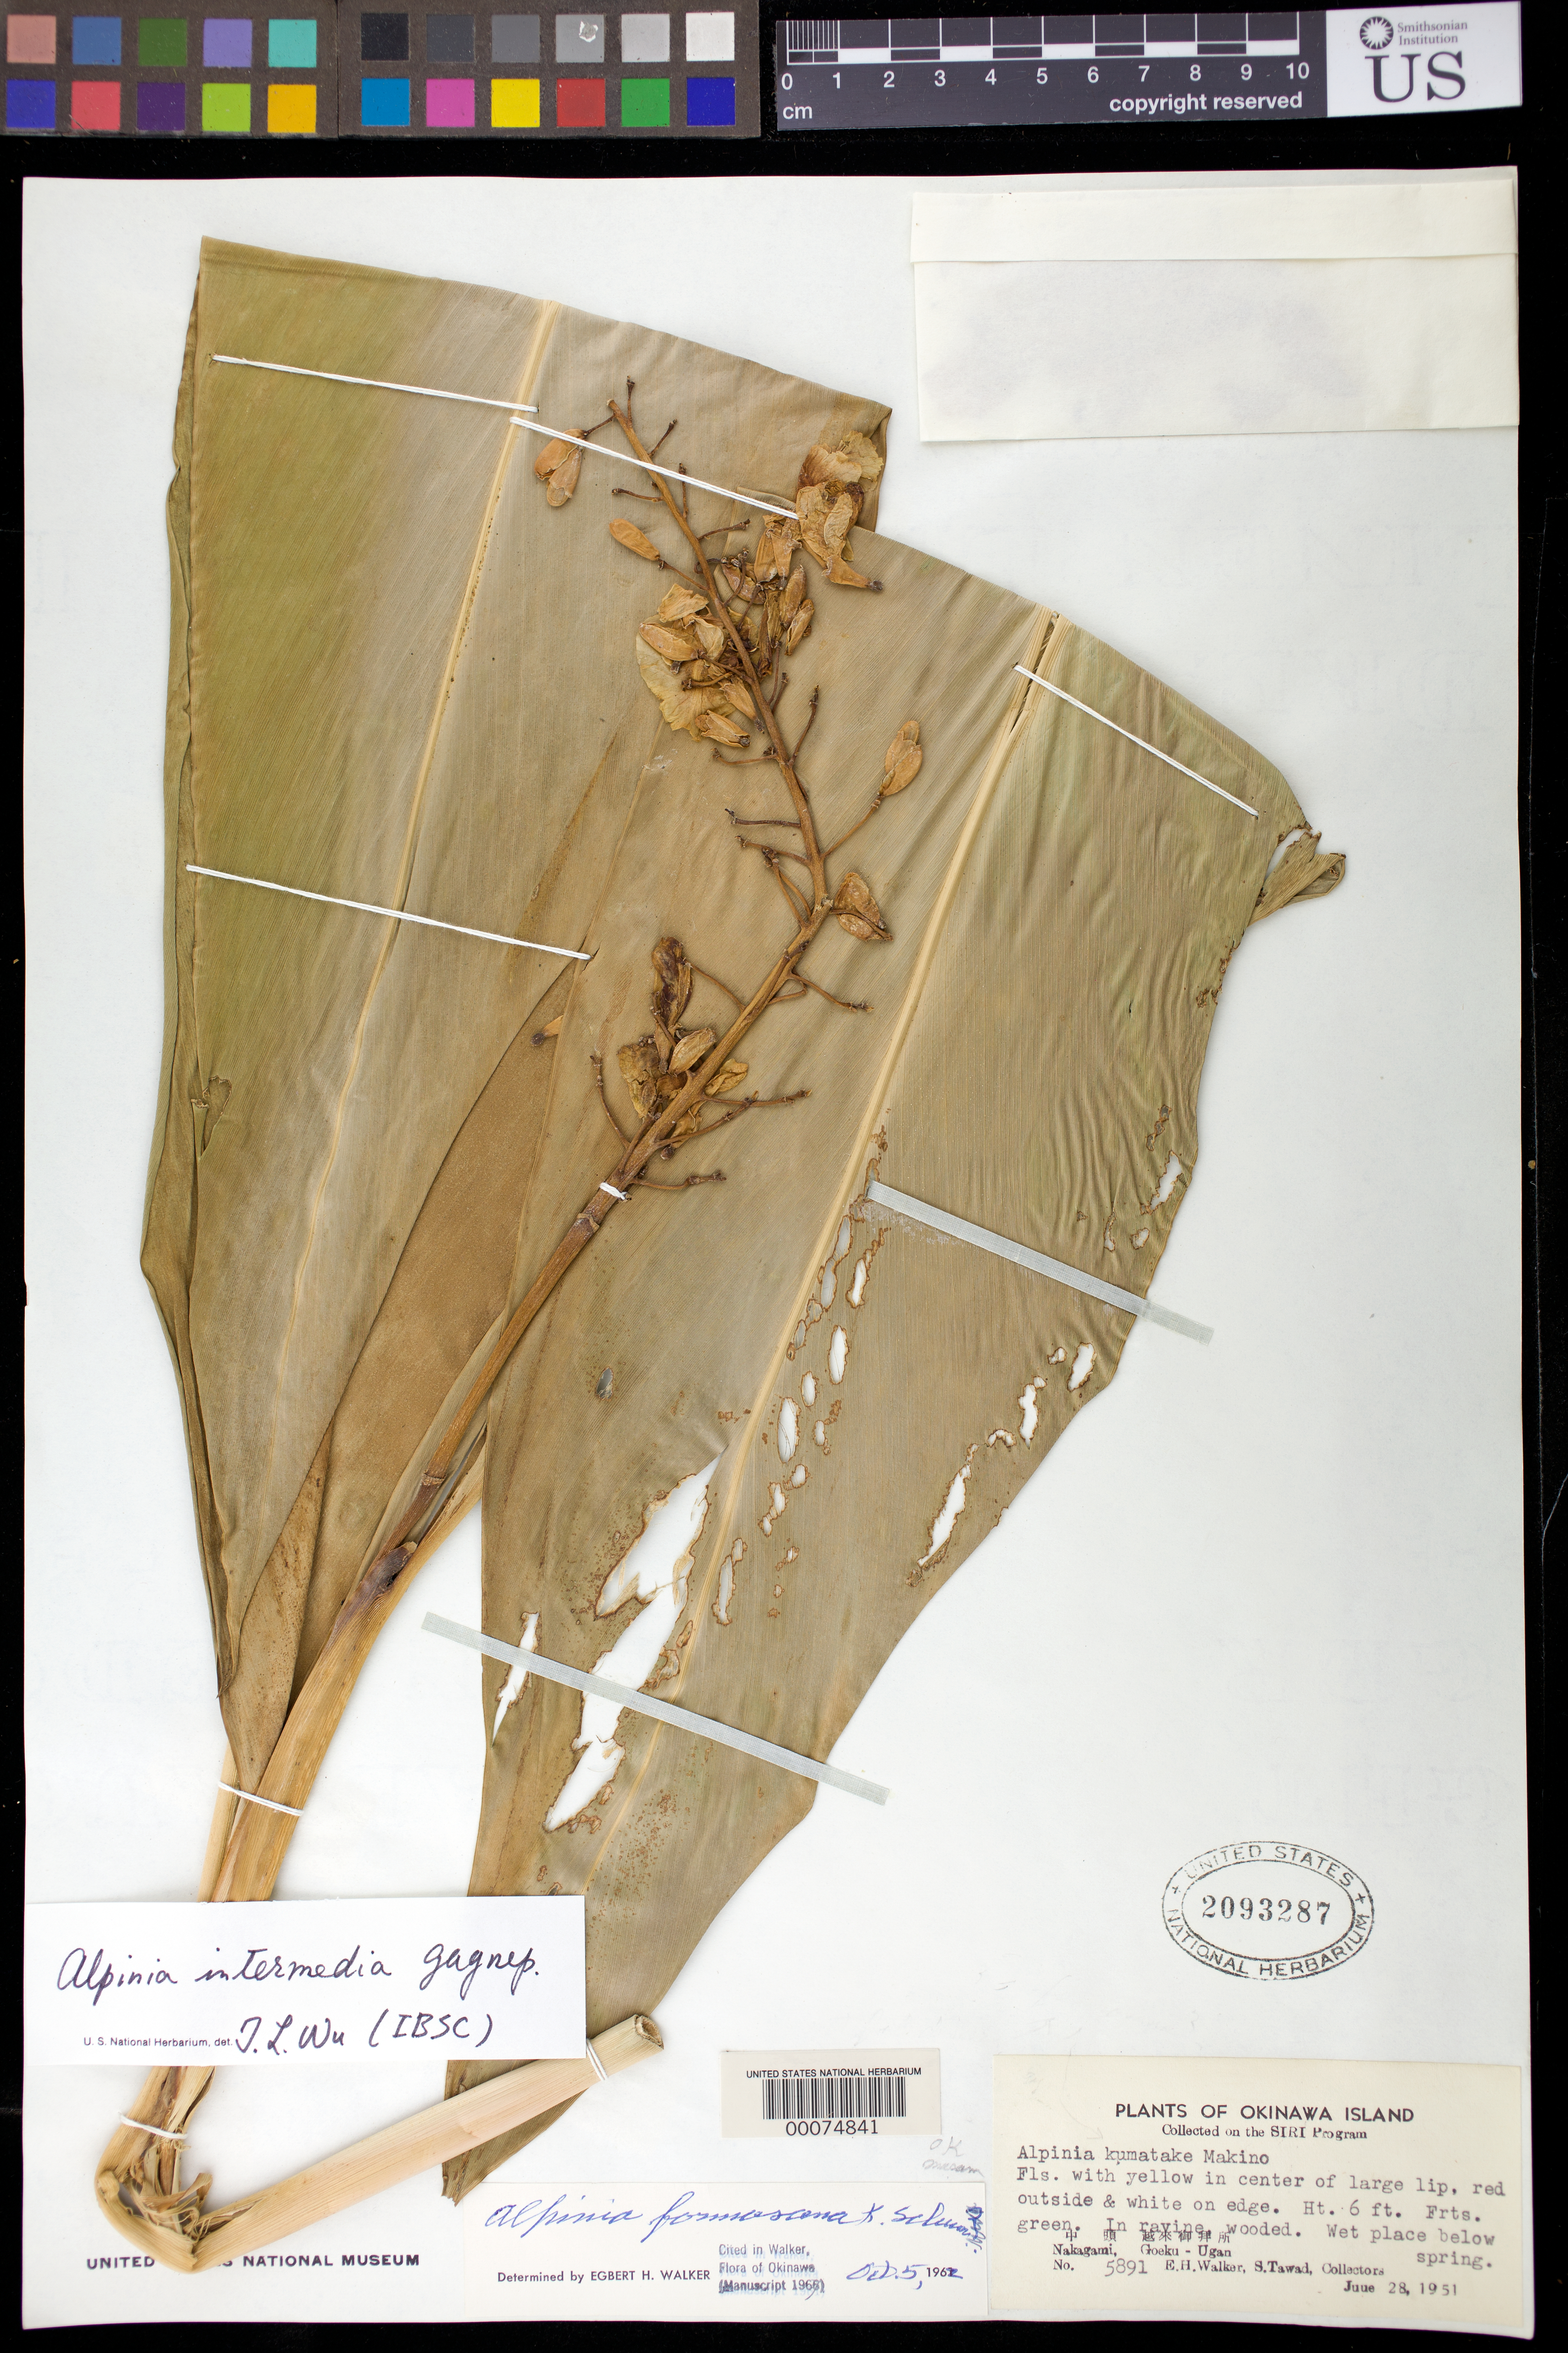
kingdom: Plantae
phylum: Tracheophyta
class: Liliopsida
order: Zingiberales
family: Zingiberaceae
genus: Alpinia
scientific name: Alpinia intermedia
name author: Gagnep.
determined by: Wu, Te-Ling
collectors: E. H. Walker & S. Tawada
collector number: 5891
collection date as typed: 28 Jun 1951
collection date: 1951-06-28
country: Japan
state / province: Okinawa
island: Okinawa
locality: Okinawa island; nakagami, goeku-ugan, ravine, wooded, wet place below spring [Okinawa Is.]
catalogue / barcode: US 2093287